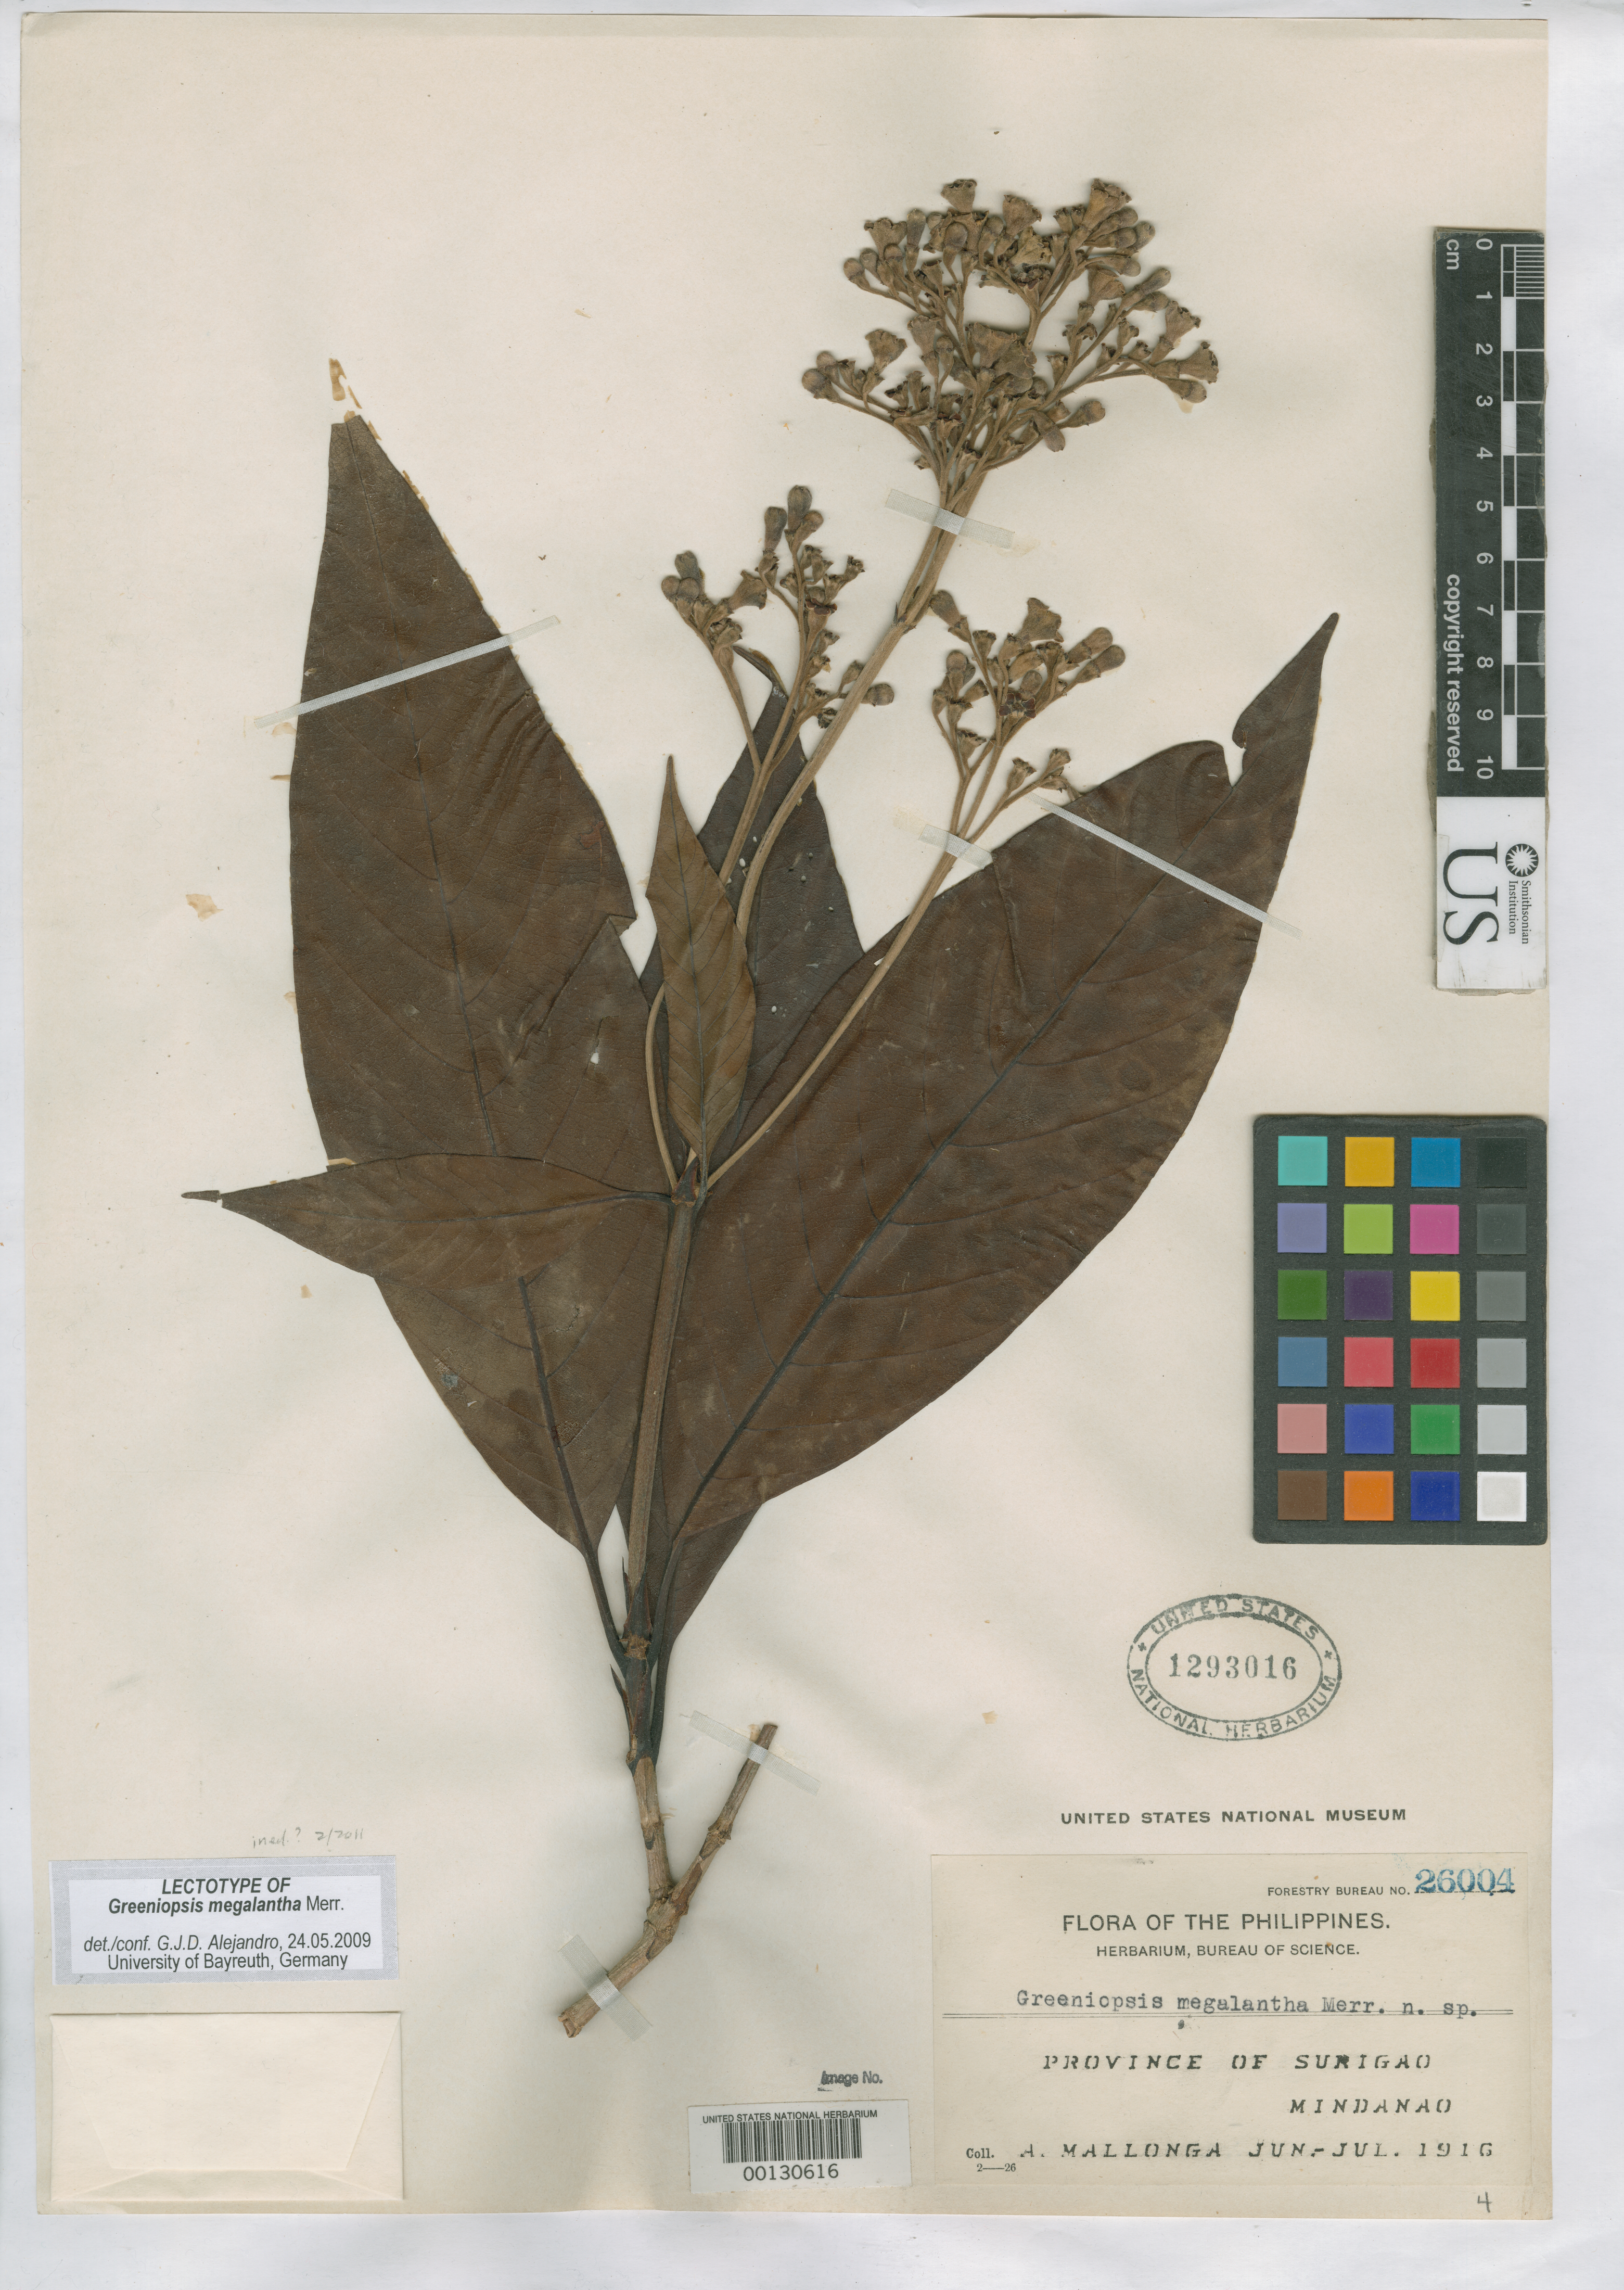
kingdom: Plantae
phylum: Tracheophyta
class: Magnoliopsida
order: Gentianales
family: Rubiaceae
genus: Greeniopsis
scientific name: Greeniopsis megalantha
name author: Merr.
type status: Isotype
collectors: A. Mallonga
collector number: Bur. Sci. 26004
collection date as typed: Jun 1916 to -- Jul 1916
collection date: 1916-06/1916-07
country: Philippines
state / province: Caraga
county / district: Surigao del Norte / Surigao del Sur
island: Mindanao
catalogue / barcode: US 1293016